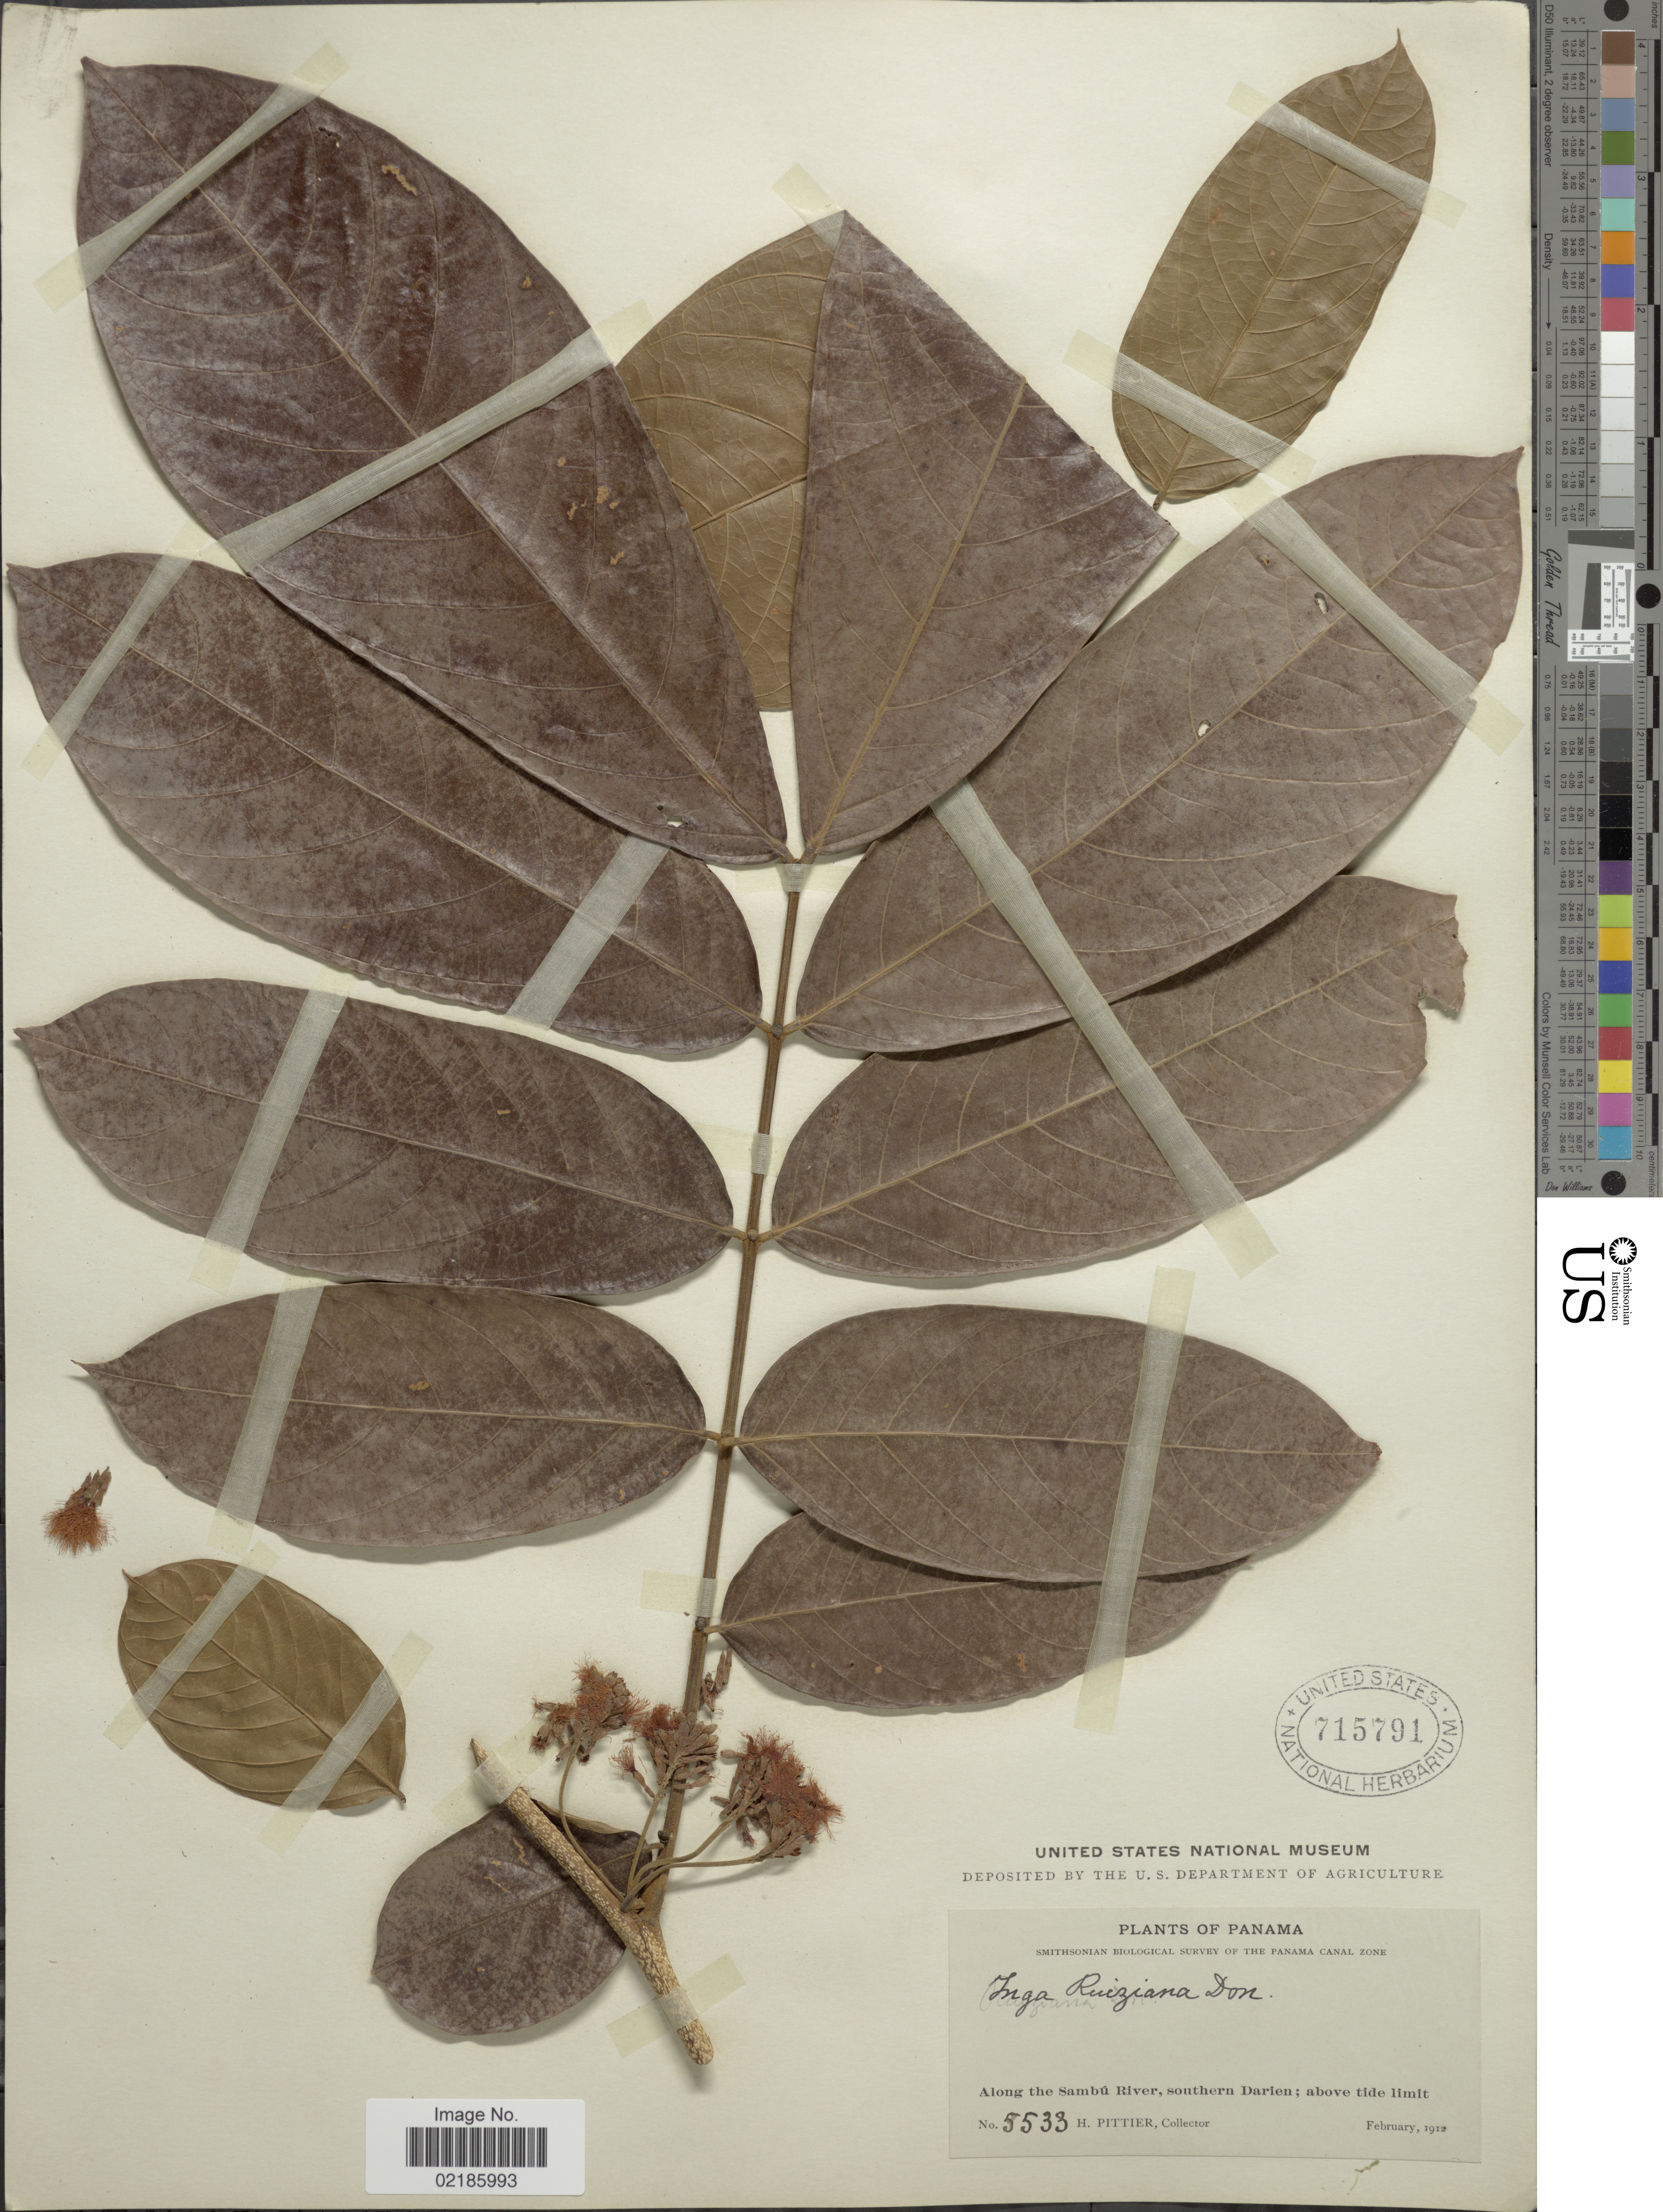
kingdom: Plantae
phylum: Tracheophyta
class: Magnoliopsida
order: Fabales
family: Fabaceae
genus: Inga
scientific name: Inga ruiziana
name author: G. Don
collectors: H. F. Pittier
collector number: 5533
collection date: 1912-02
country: Panama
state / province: Darién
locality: Canal Zone. Along the Sambu River, southern Darien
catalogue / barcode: US 715791